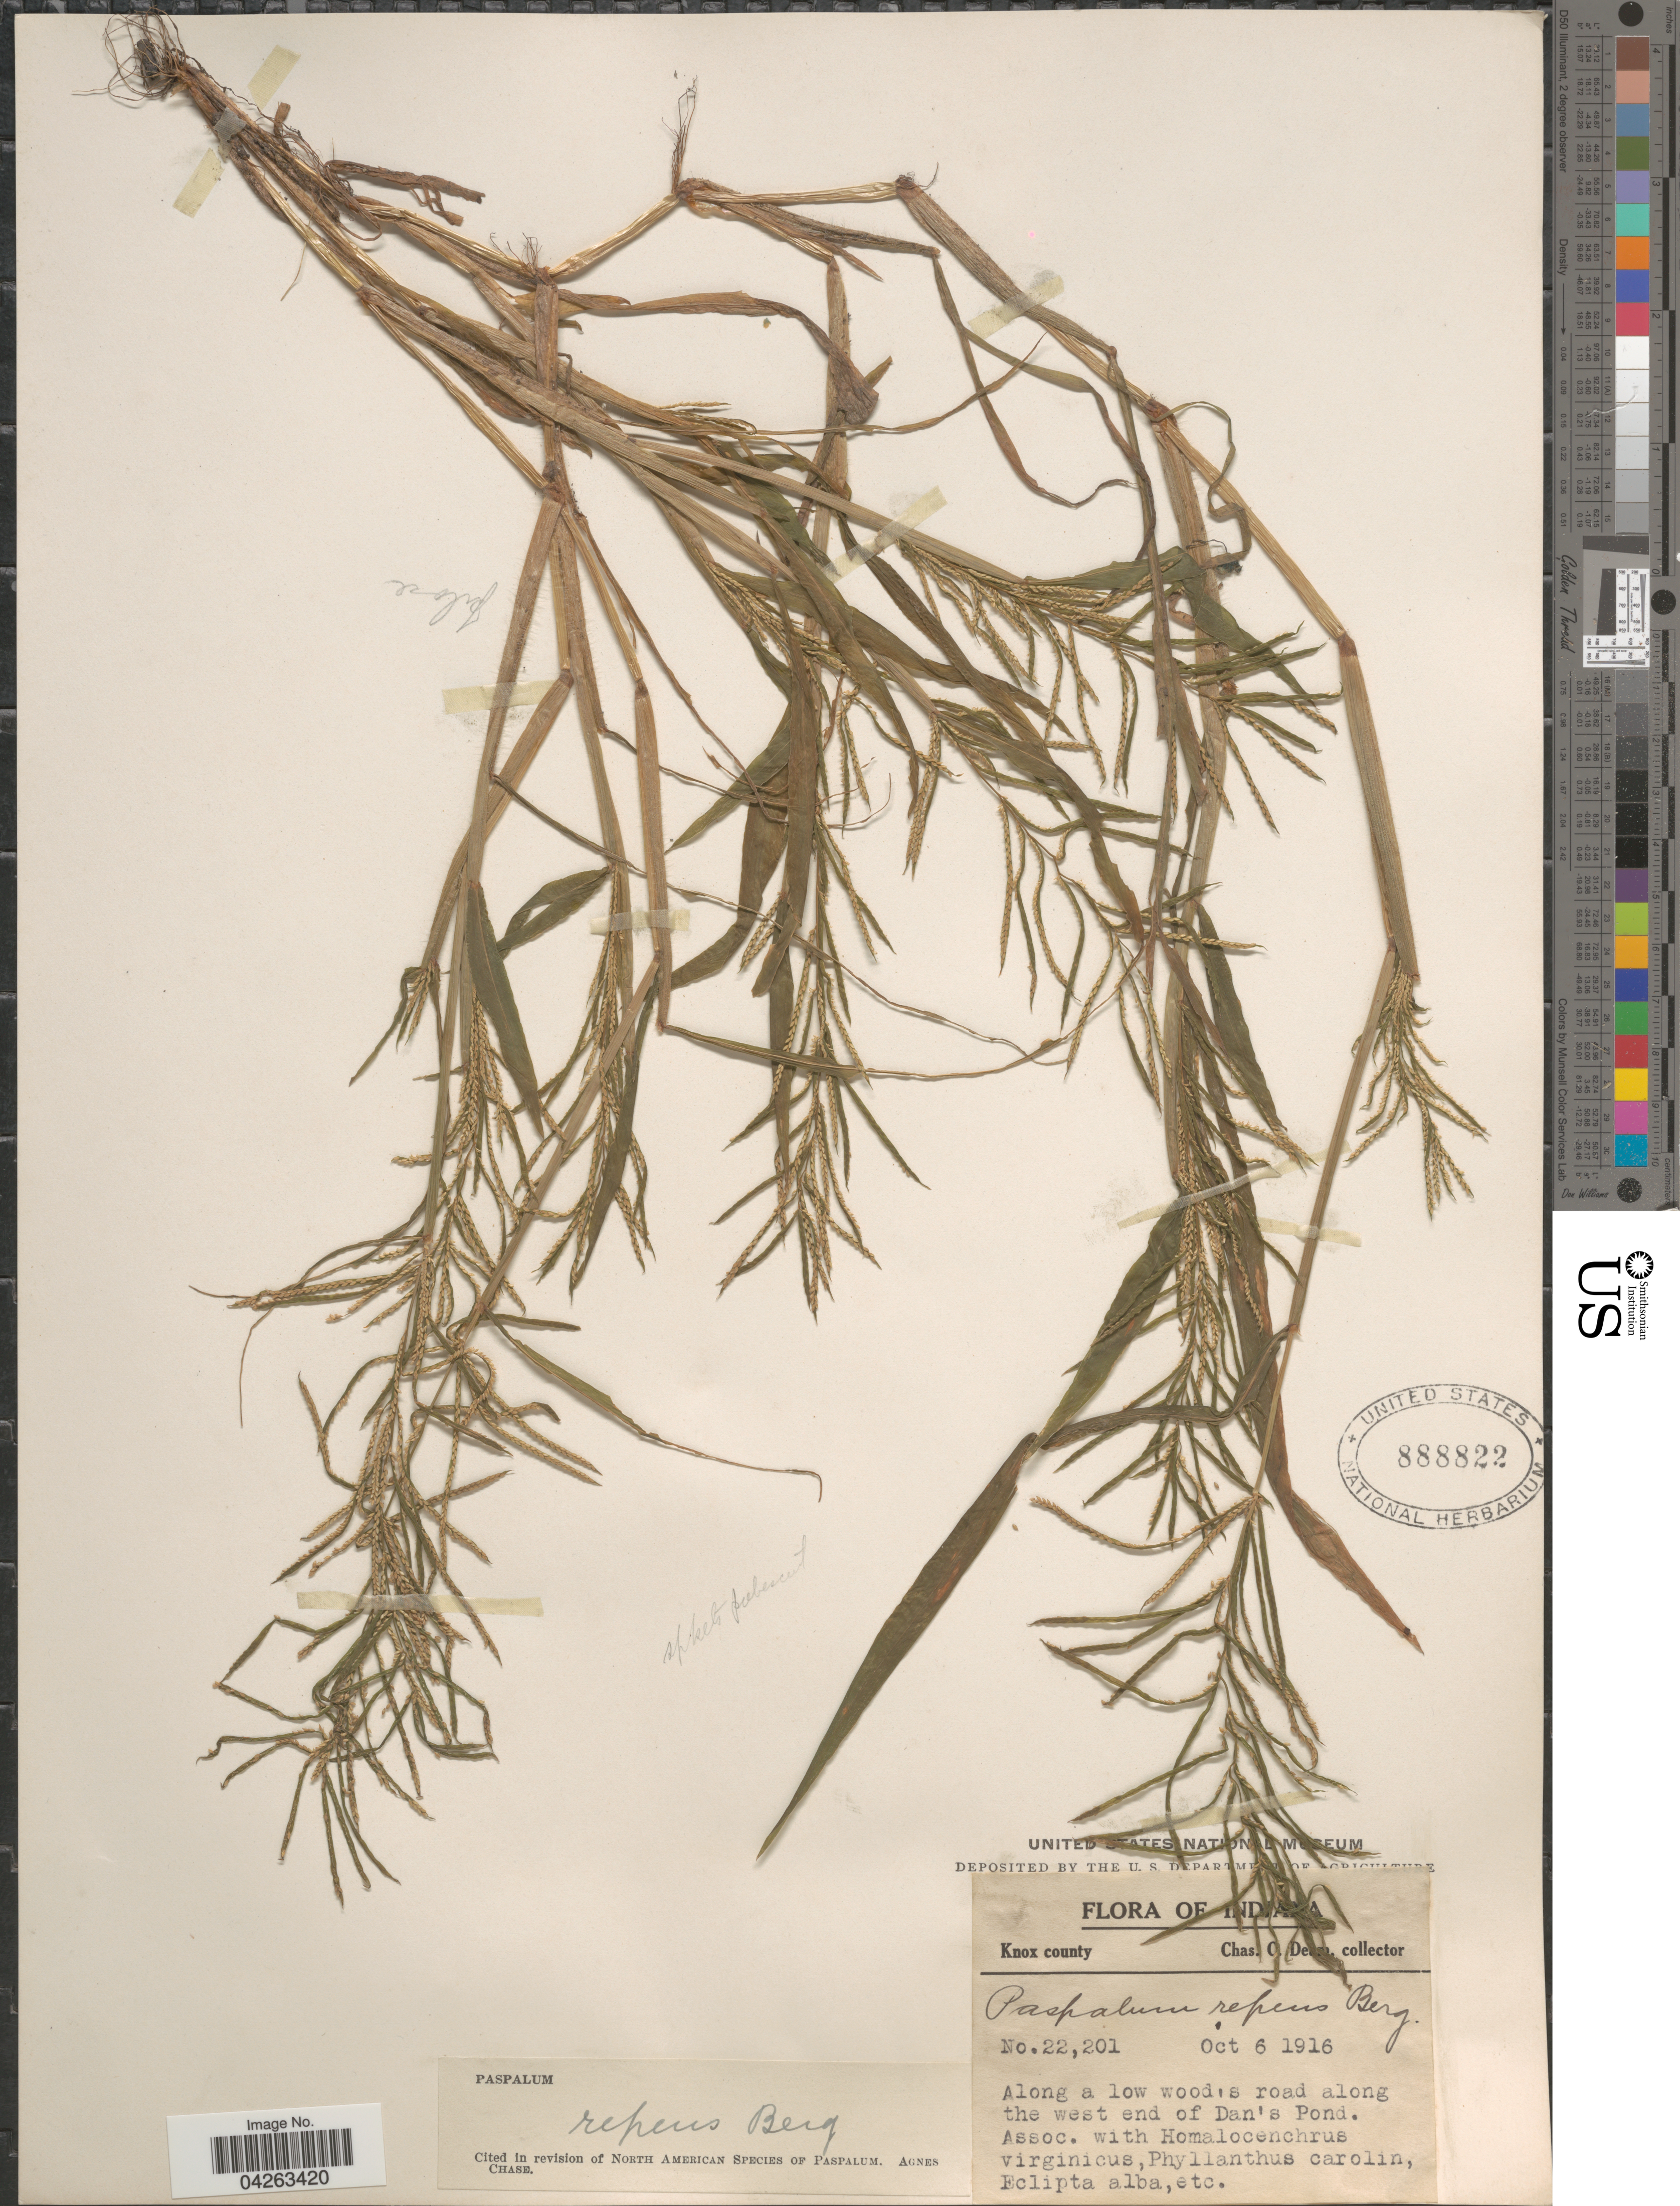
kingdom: Plantae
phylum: Tracheophyta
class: Liliopsida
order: Poales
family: Poaceae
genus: Paspalum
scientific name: Paspalum repens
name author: P.J. Bergius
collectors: C. C. Deam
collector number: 22201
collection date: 1916-10-06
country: United States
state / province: Indiana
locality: Knox county. Along a low wood's road along the west end of Dan's Pond.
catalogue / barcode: US 888822